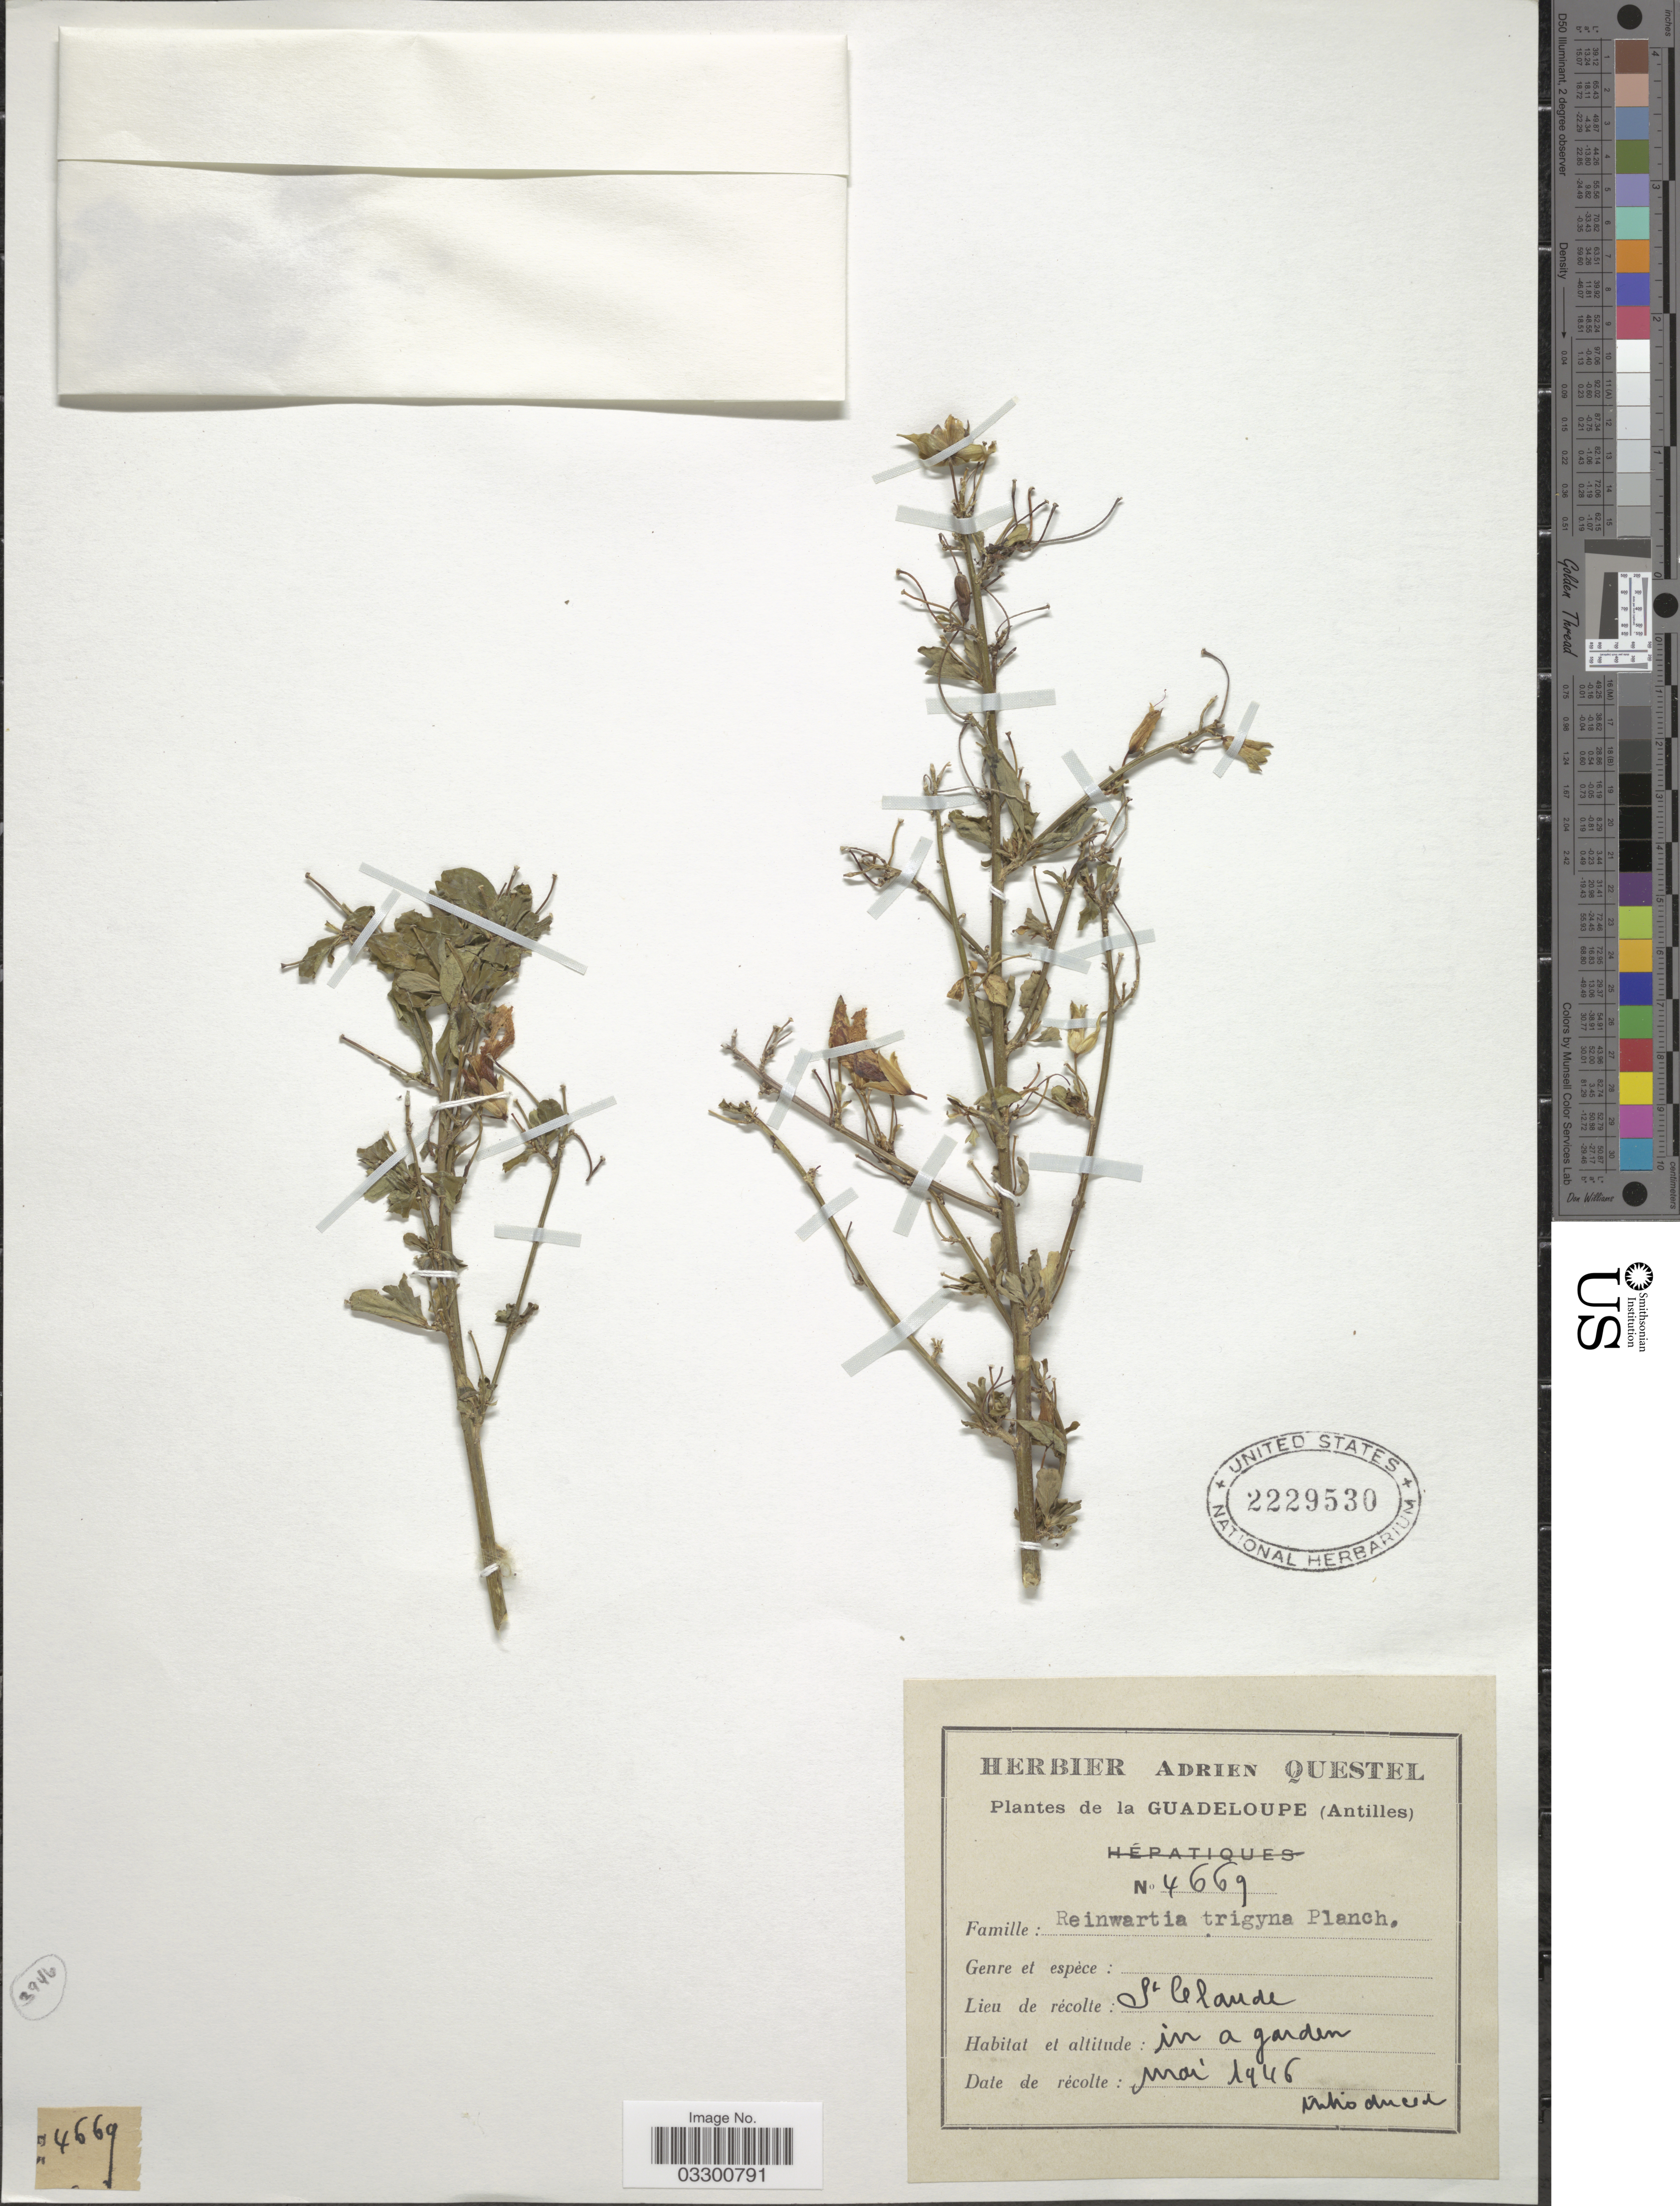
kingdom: Plantae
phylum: Tracheophyta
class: Magnoliopsida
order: Malpighiales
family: Linaceae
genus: Reinwardtia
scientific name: Reinwardtia trigyna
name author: Planch.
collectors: Frere Claude Joseph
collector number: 4669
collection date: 1946-05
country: Guadeloupe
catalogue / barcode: US 2229530